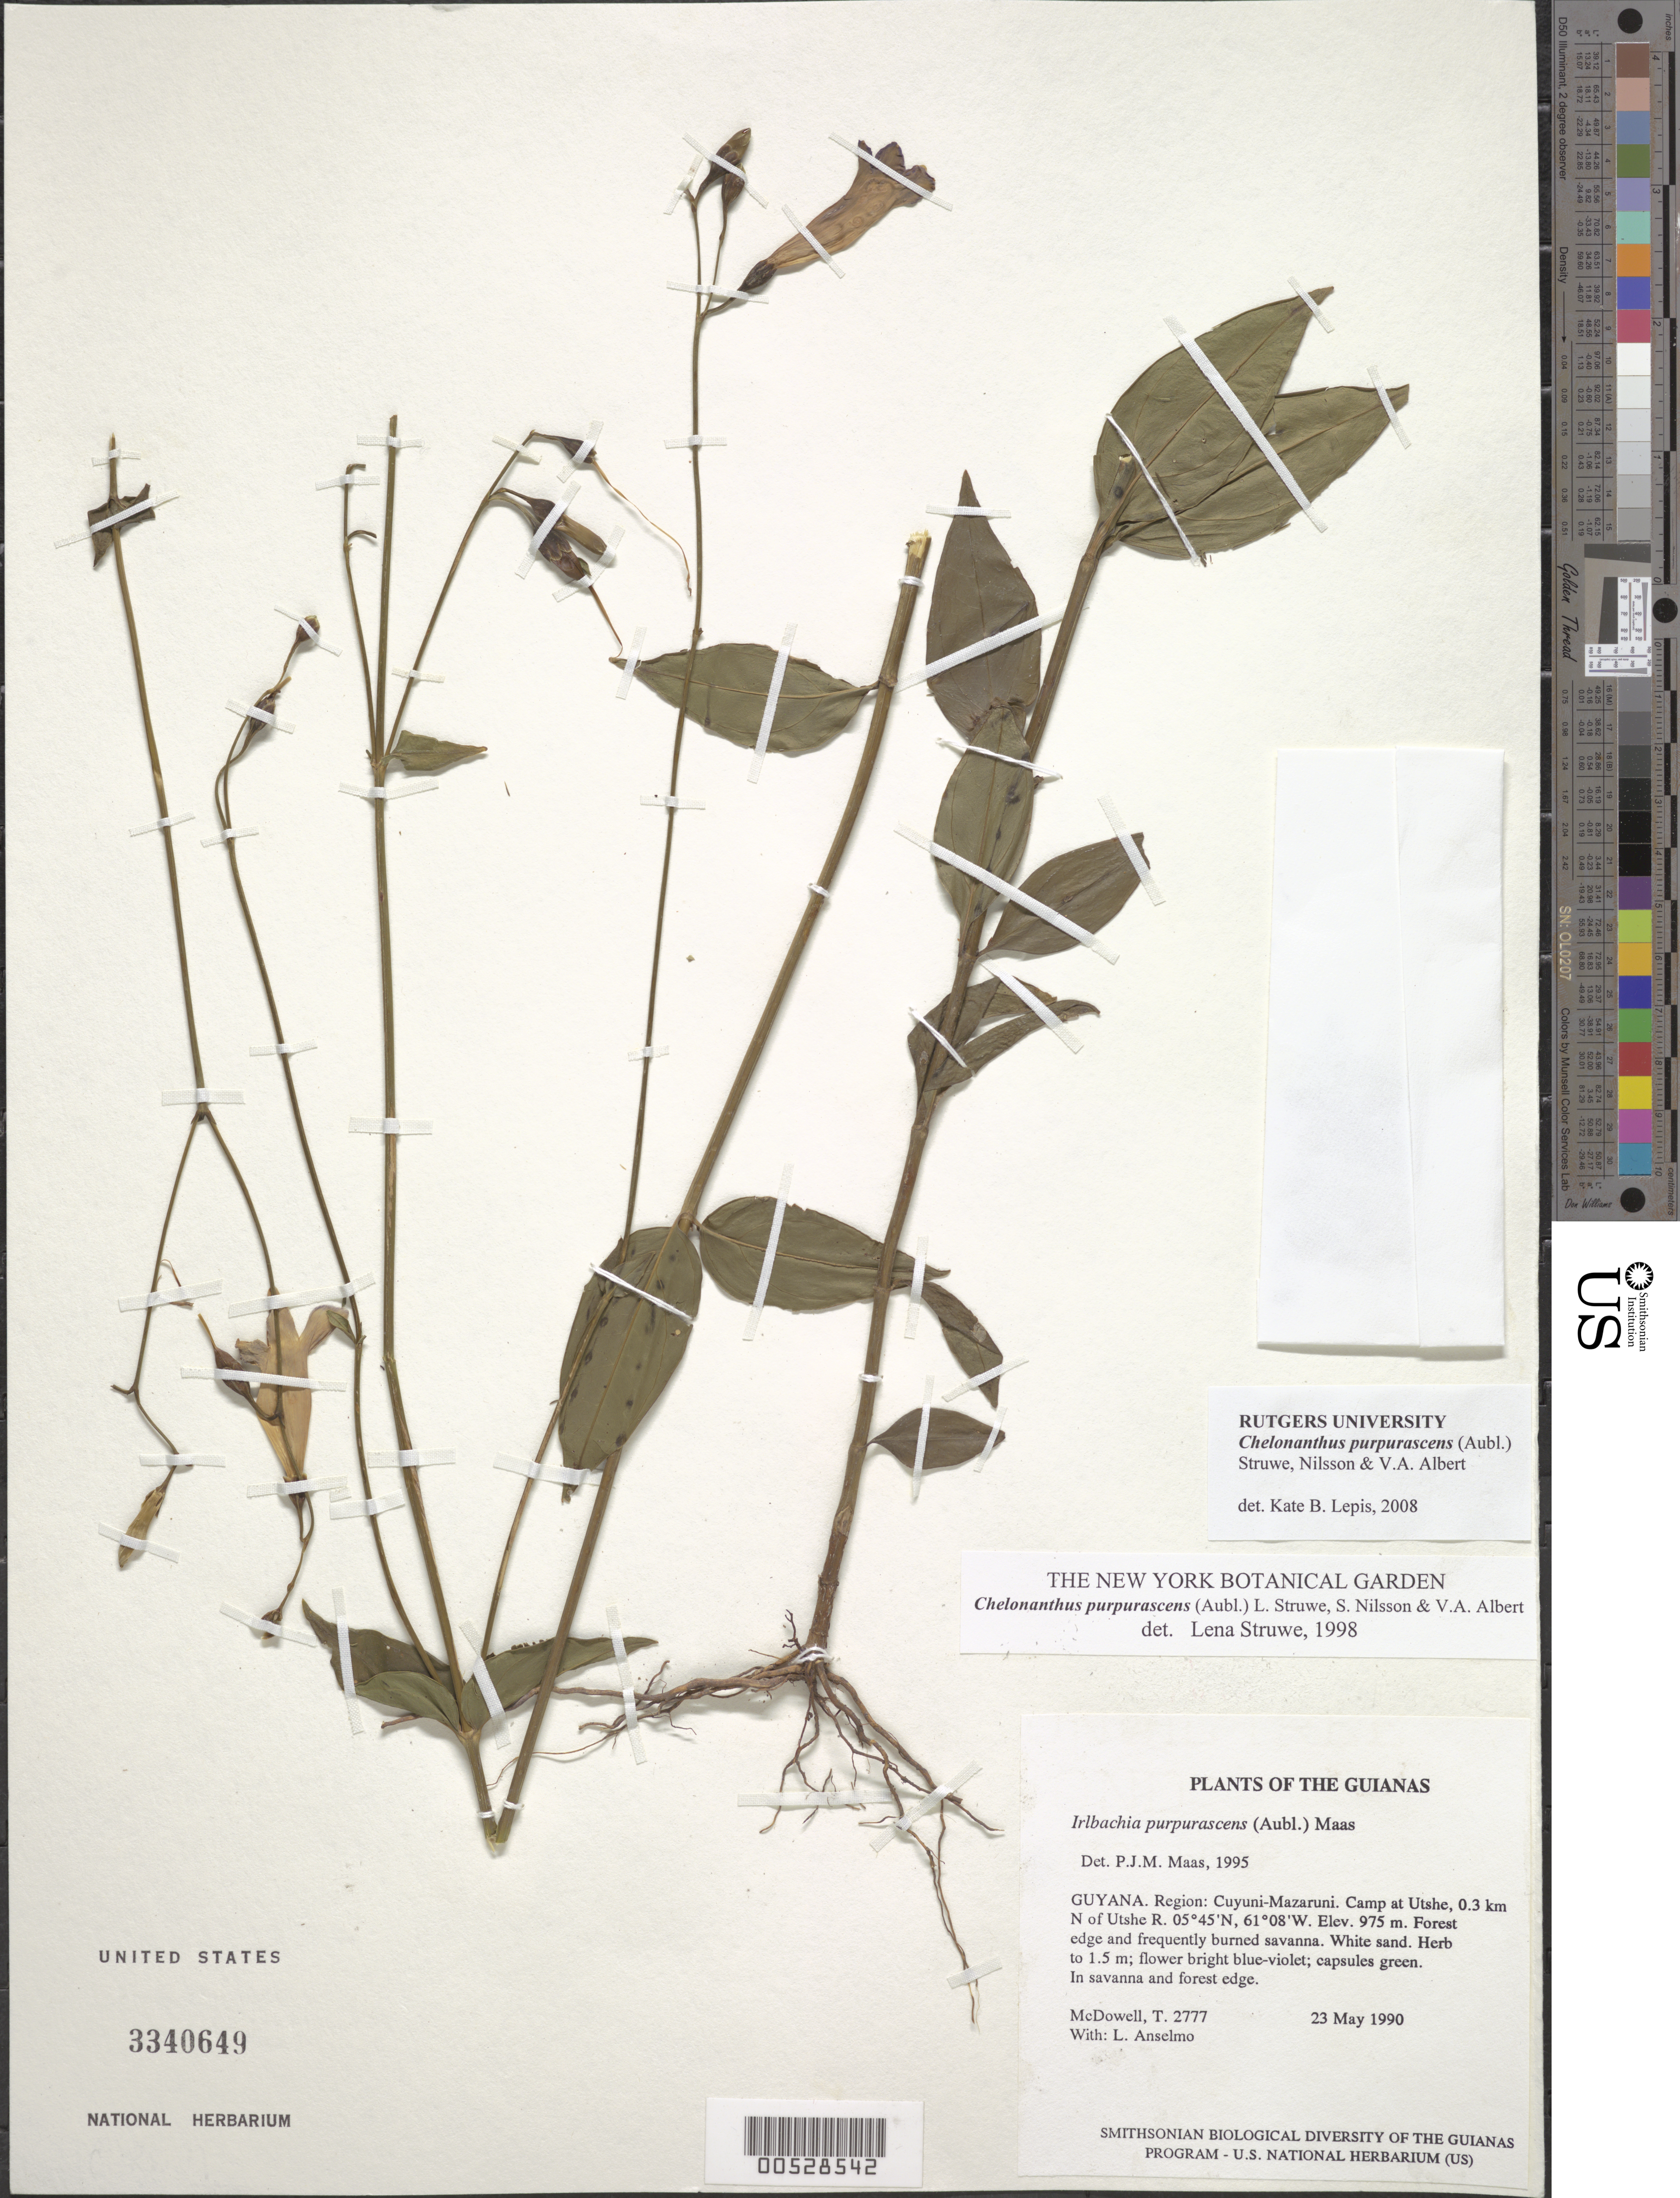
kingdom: Plantae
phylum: Tracheophyta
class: Magnoliopsida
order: Gentianales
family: Gentianaceae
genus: Irlbachia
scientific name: Irlbachia purpurascens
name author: (Aubl.) Maas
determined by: Maas, Paul J. M.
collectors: T. McDowell & L. Anselmo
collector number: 2777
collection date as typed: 23 May 1990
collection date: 1990-05-23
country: Guyana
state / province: Cuyuni-Mazaruni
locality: Camp at Utshi, 0.3 km N of Utshi R on Savanna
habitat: Forest edge and frequently burned savanna. White sand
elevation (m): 975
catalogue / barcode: US 3340649